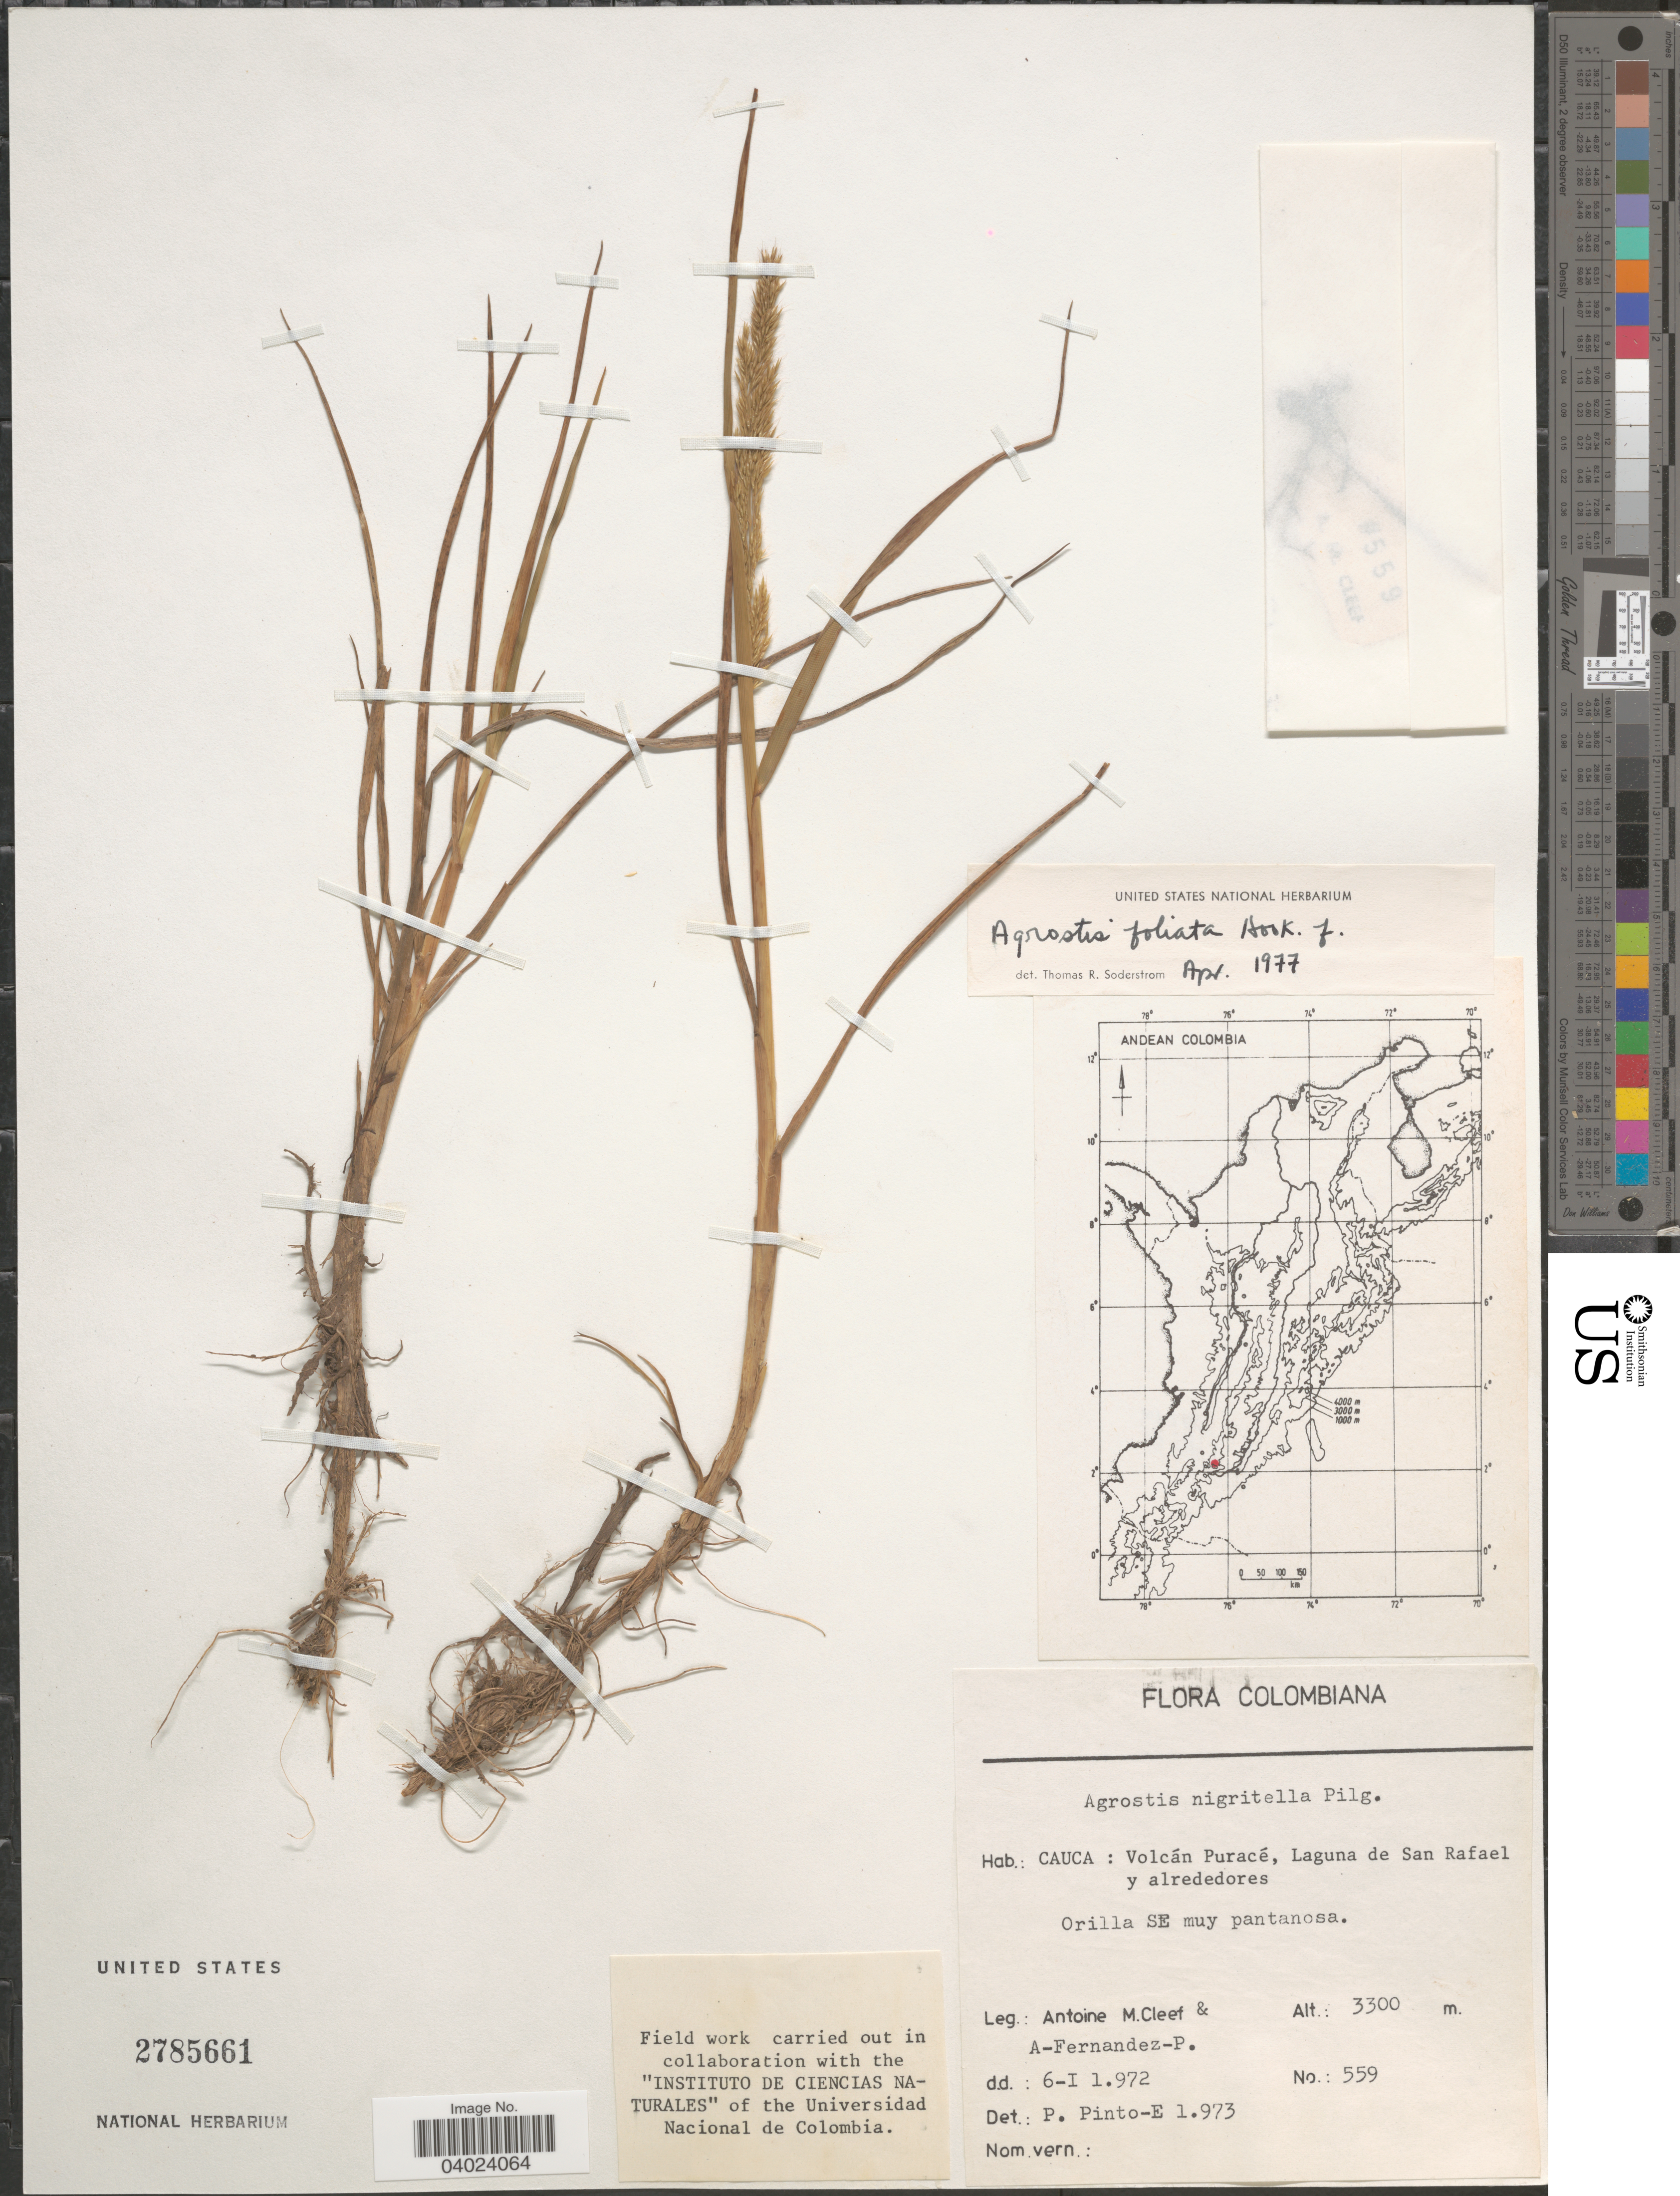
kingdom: Plantae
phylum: Tracheophyta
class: Liliopsida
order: Poales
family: Poaceae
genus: Agrostis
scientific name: Agrostis foliata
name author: Hook. f.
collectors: A. M. Cleef & A. Fernández-Pérez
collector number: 559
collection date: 1972-01-06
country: Colombia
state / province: Cauca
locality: Volcán Puracé, Laguna de San Rafael y alrededores. Orilla SE muy pantanosa.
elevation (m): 3300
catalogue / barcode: US 2785661